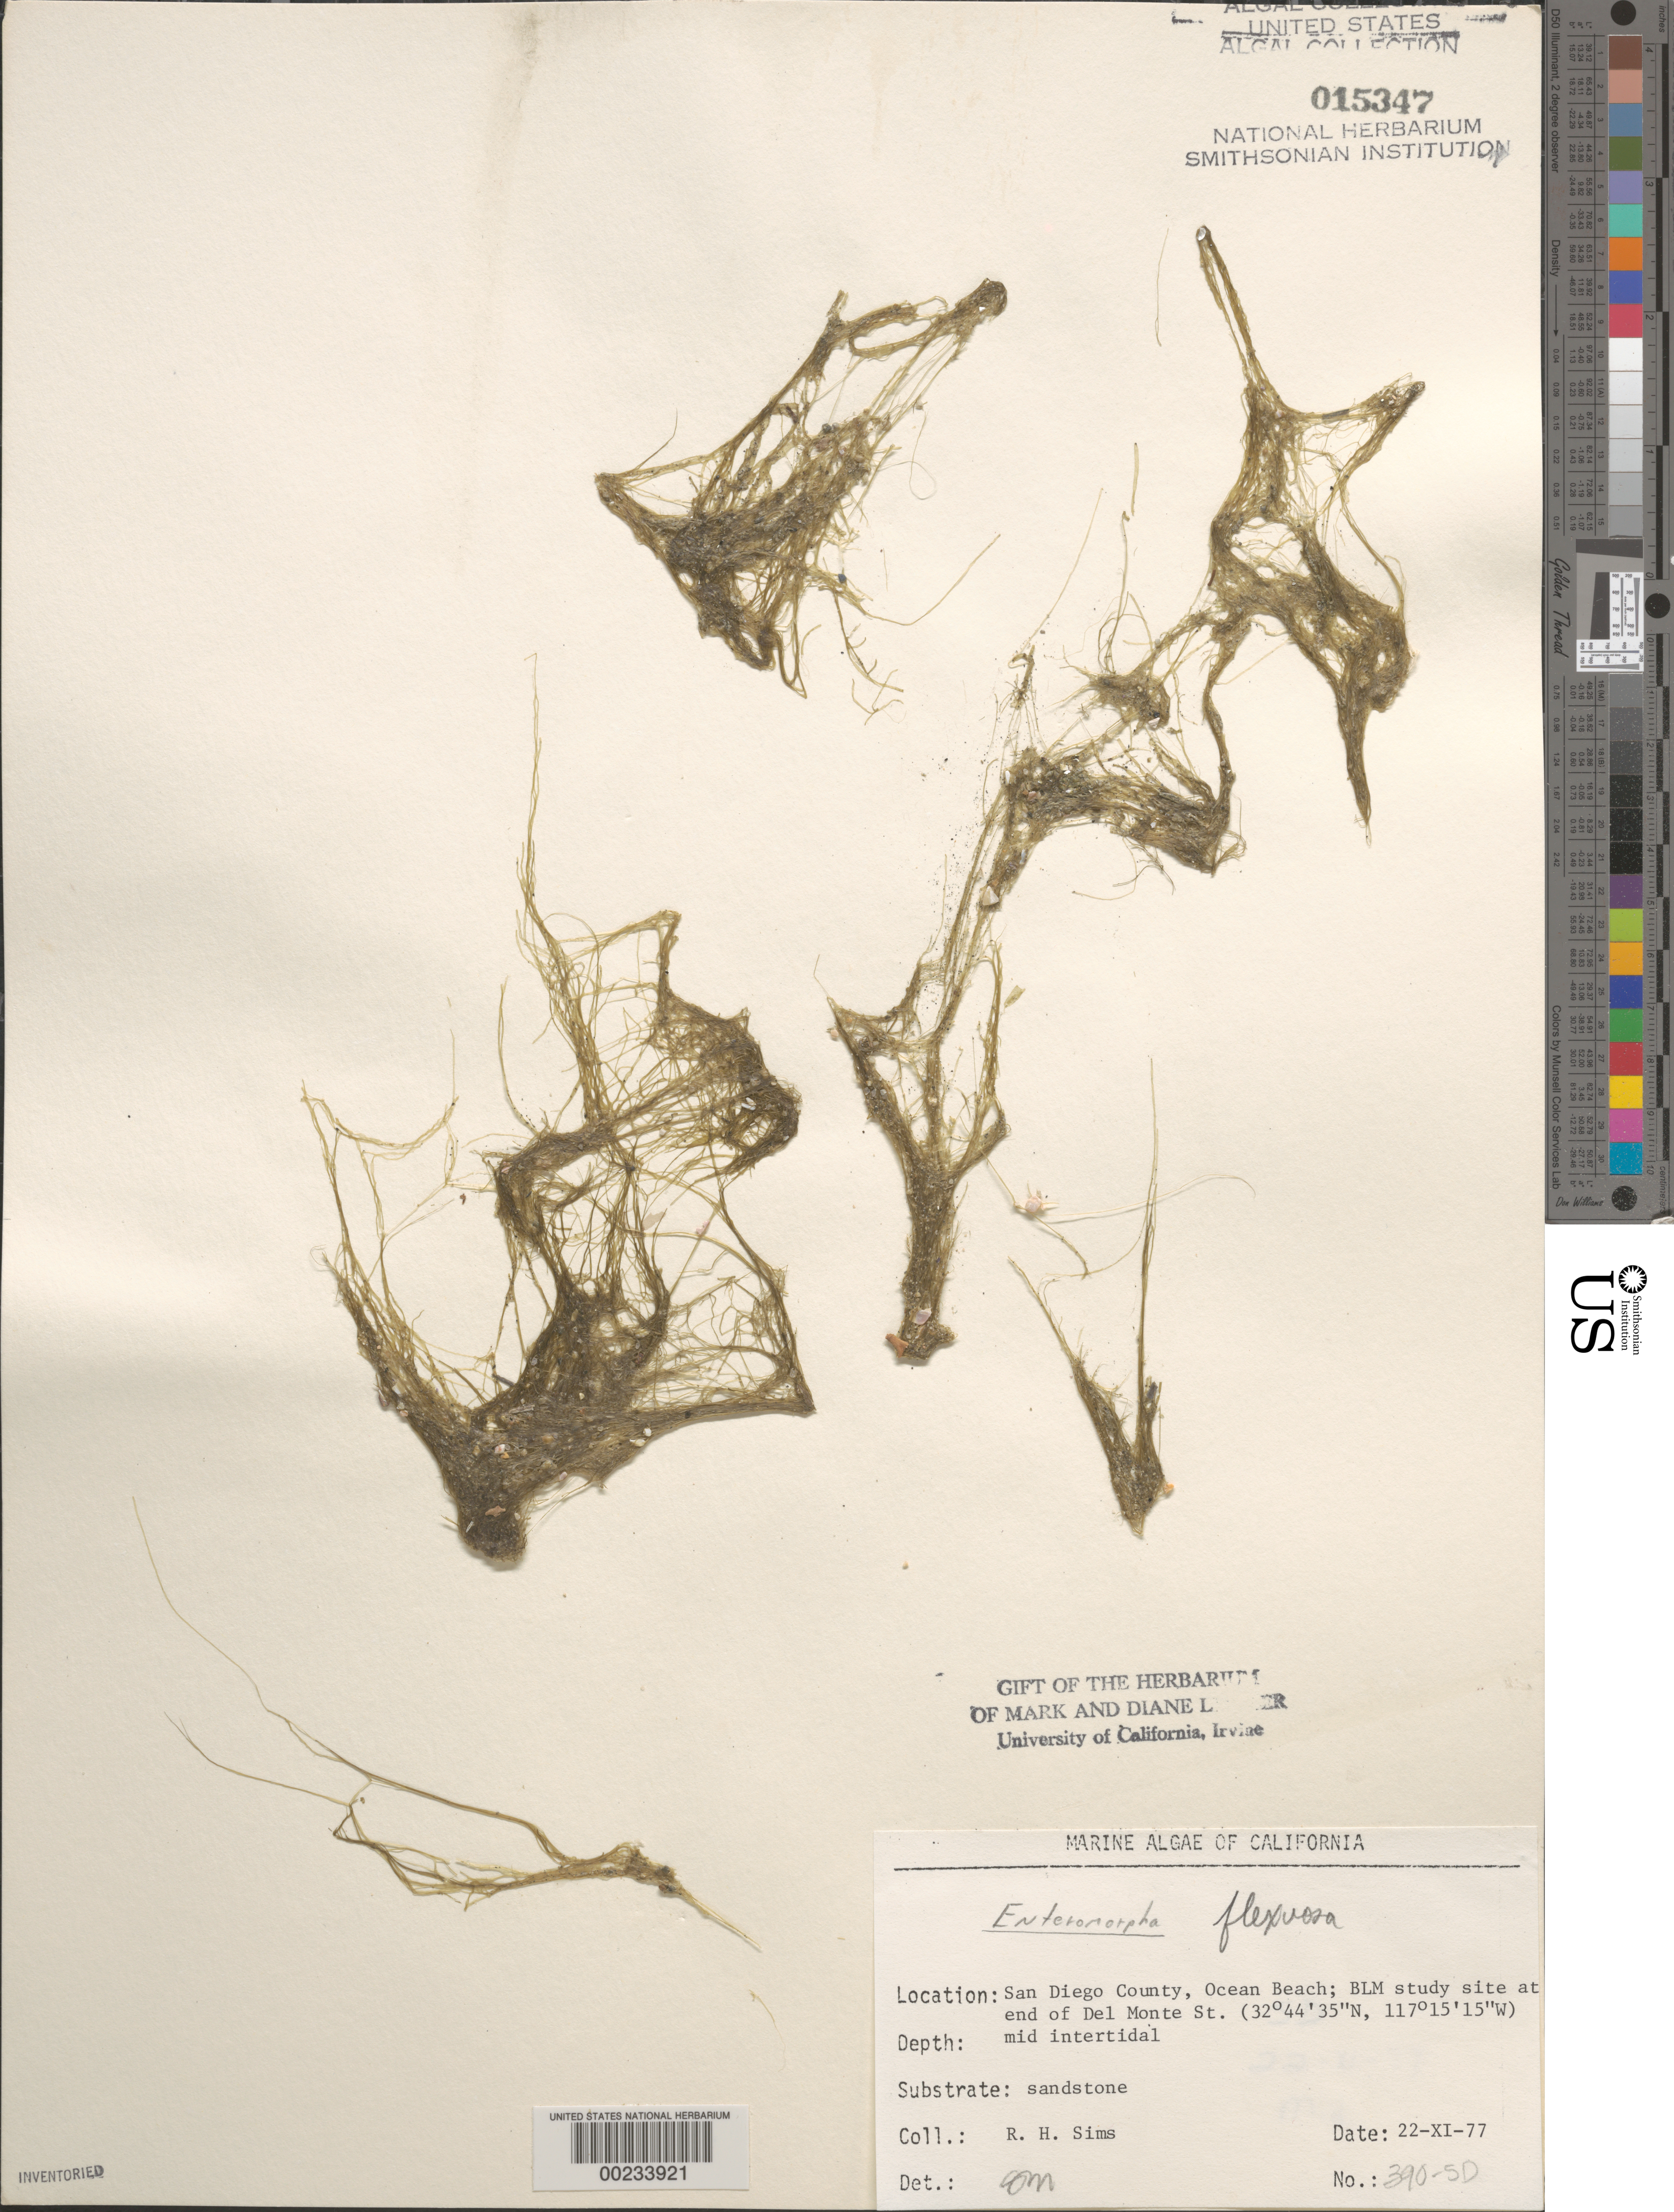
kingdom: Plantae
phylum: Chlorophyta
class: Ulvophyceae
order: Ulvales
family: Ulvaceae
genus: Ulva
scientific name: Ulva flexuosa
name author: Wulfen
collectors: R. H. Sims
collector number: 390-sd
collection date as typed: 22 Nov 1977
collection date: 1977-11-22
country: United States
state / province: California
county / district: San Diego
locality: Ocean Beach, end of Del Monte Street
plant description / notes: BLM-SOCALBIGHT Rocky Intertidal Survey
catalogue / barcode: US 15347